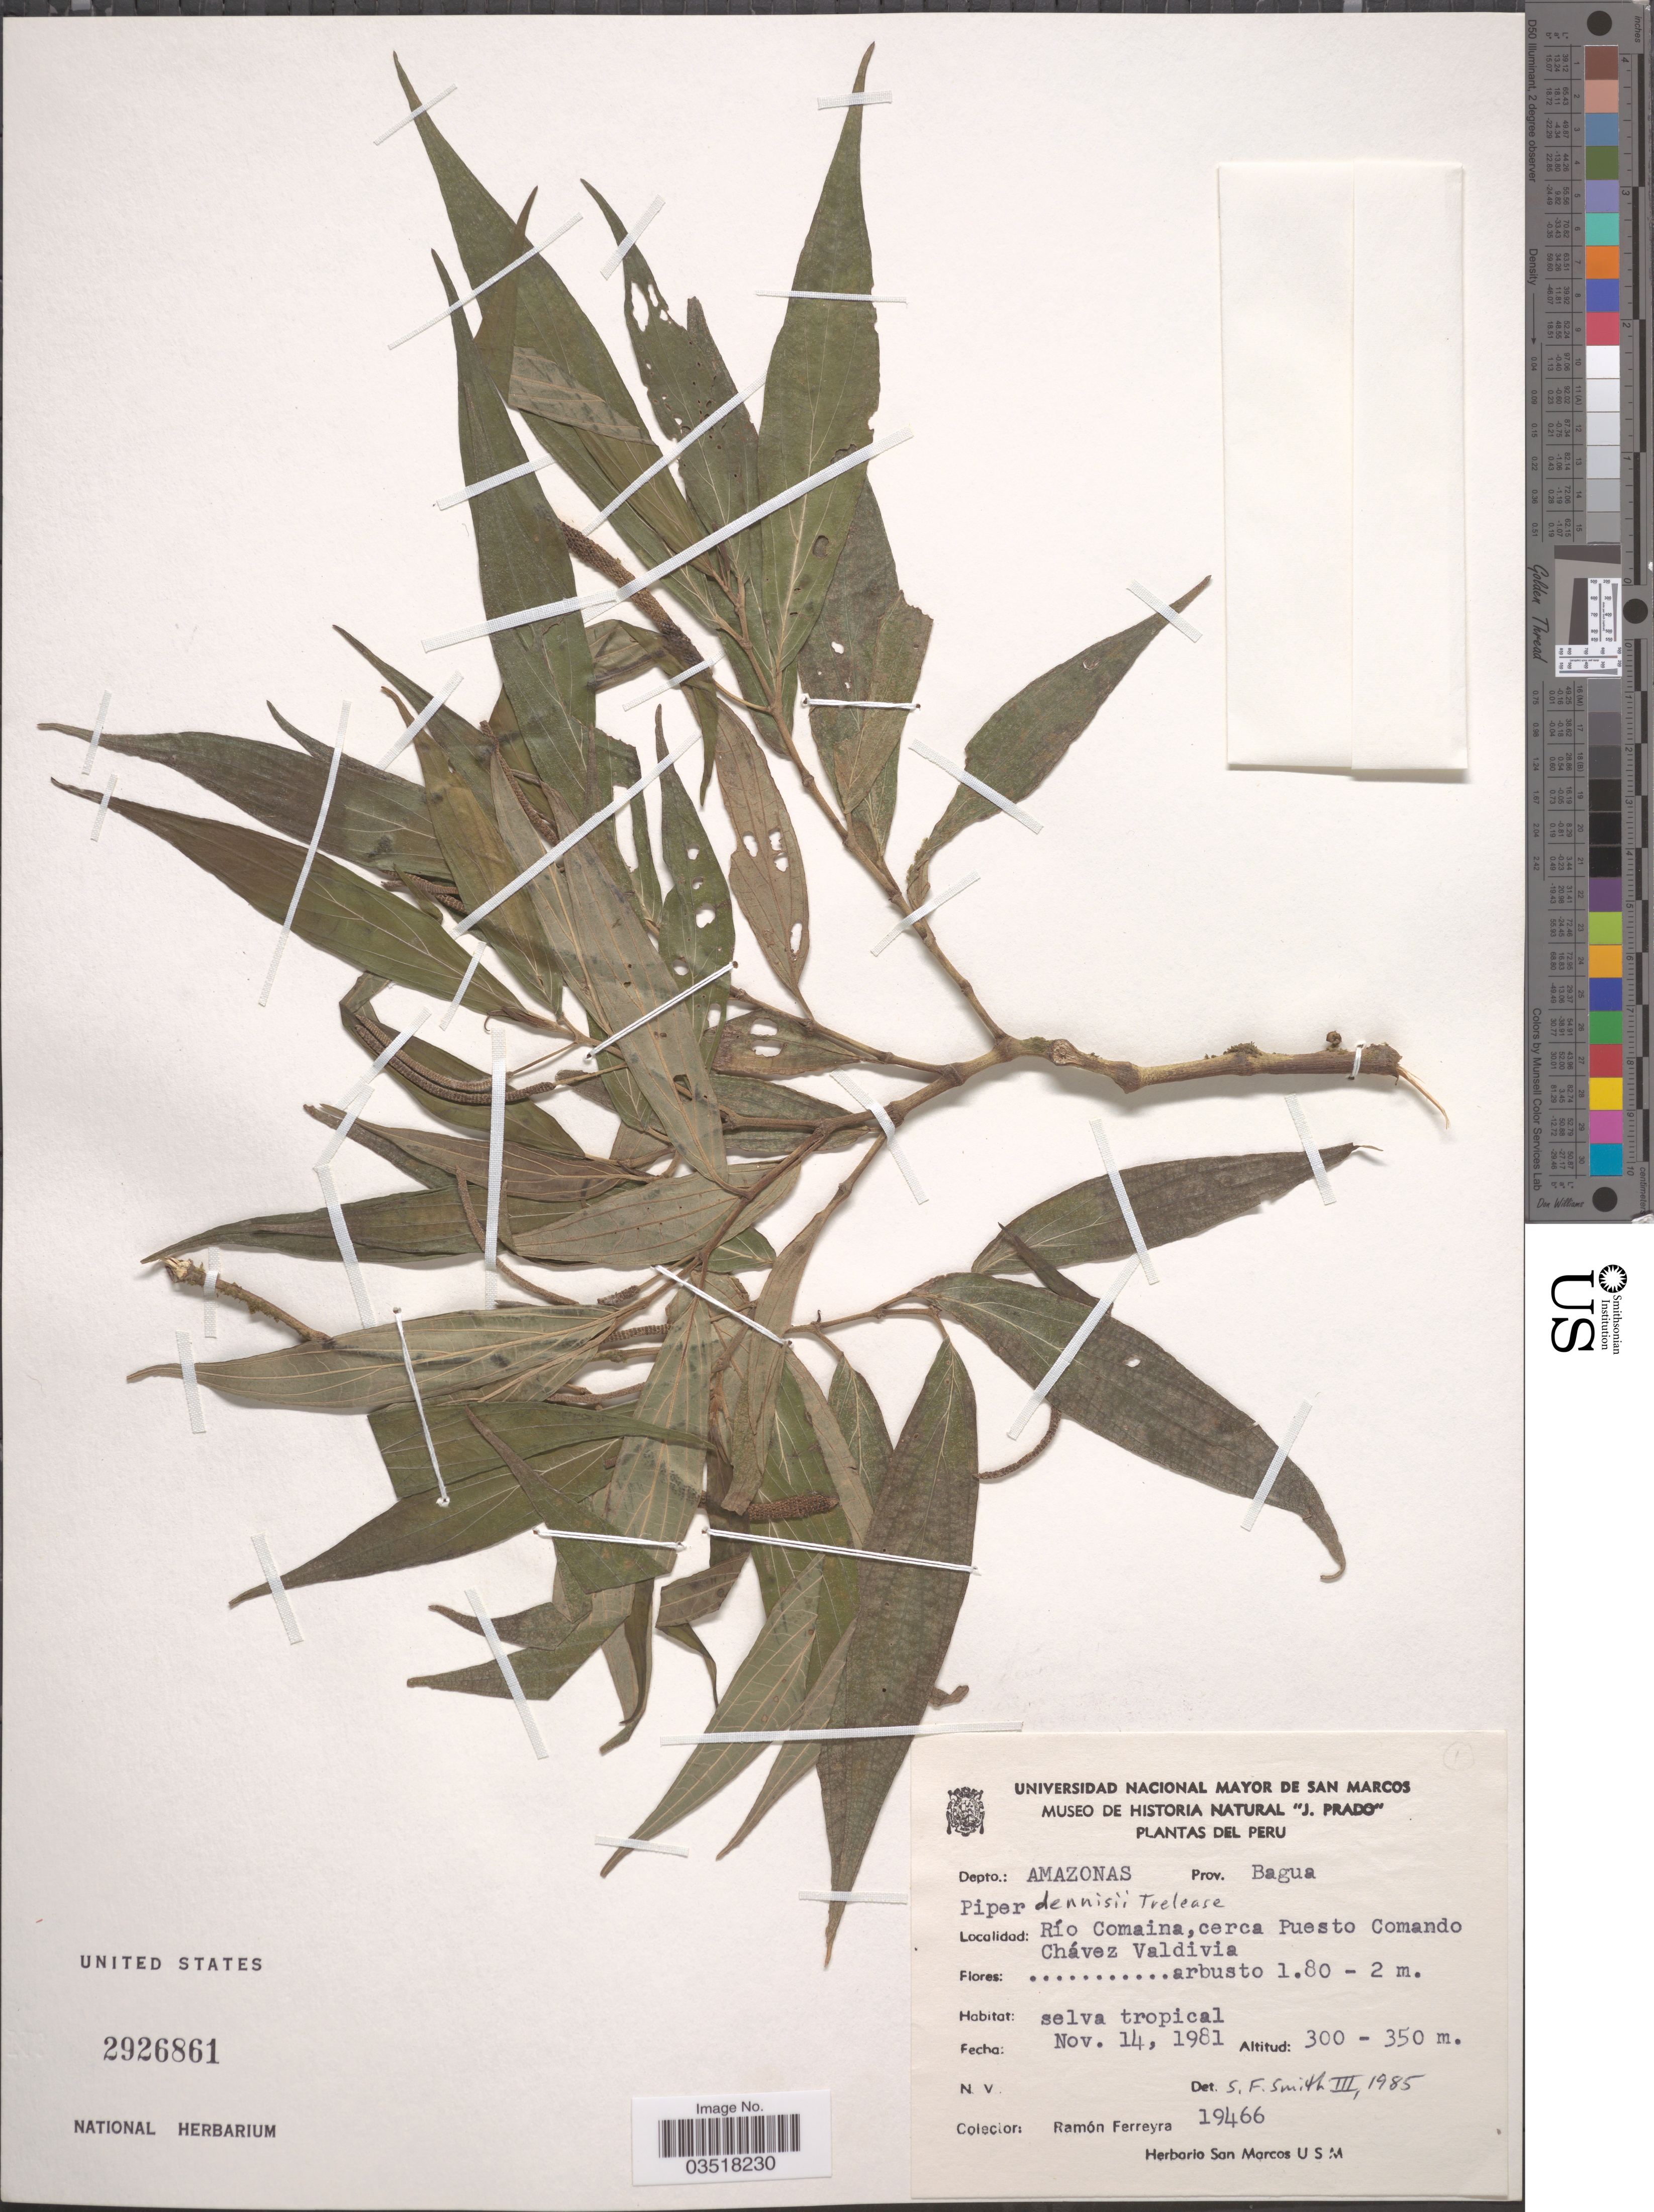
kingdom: Plantae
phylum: Tracheophyta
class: Magnoliopsida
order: Piperales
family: Piperaceae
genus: Piper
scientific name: Piper dennisii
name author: Trel.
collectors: R. A. Ferreyra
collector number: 19466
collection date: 1981-11-14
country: Peru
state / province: Amazonas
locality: Depto. Amazonas. Prov. Bagua. Río Comaina, cerca Puesto Comando. Chávez Valdivia.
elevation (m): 300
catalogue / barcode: US 2926861